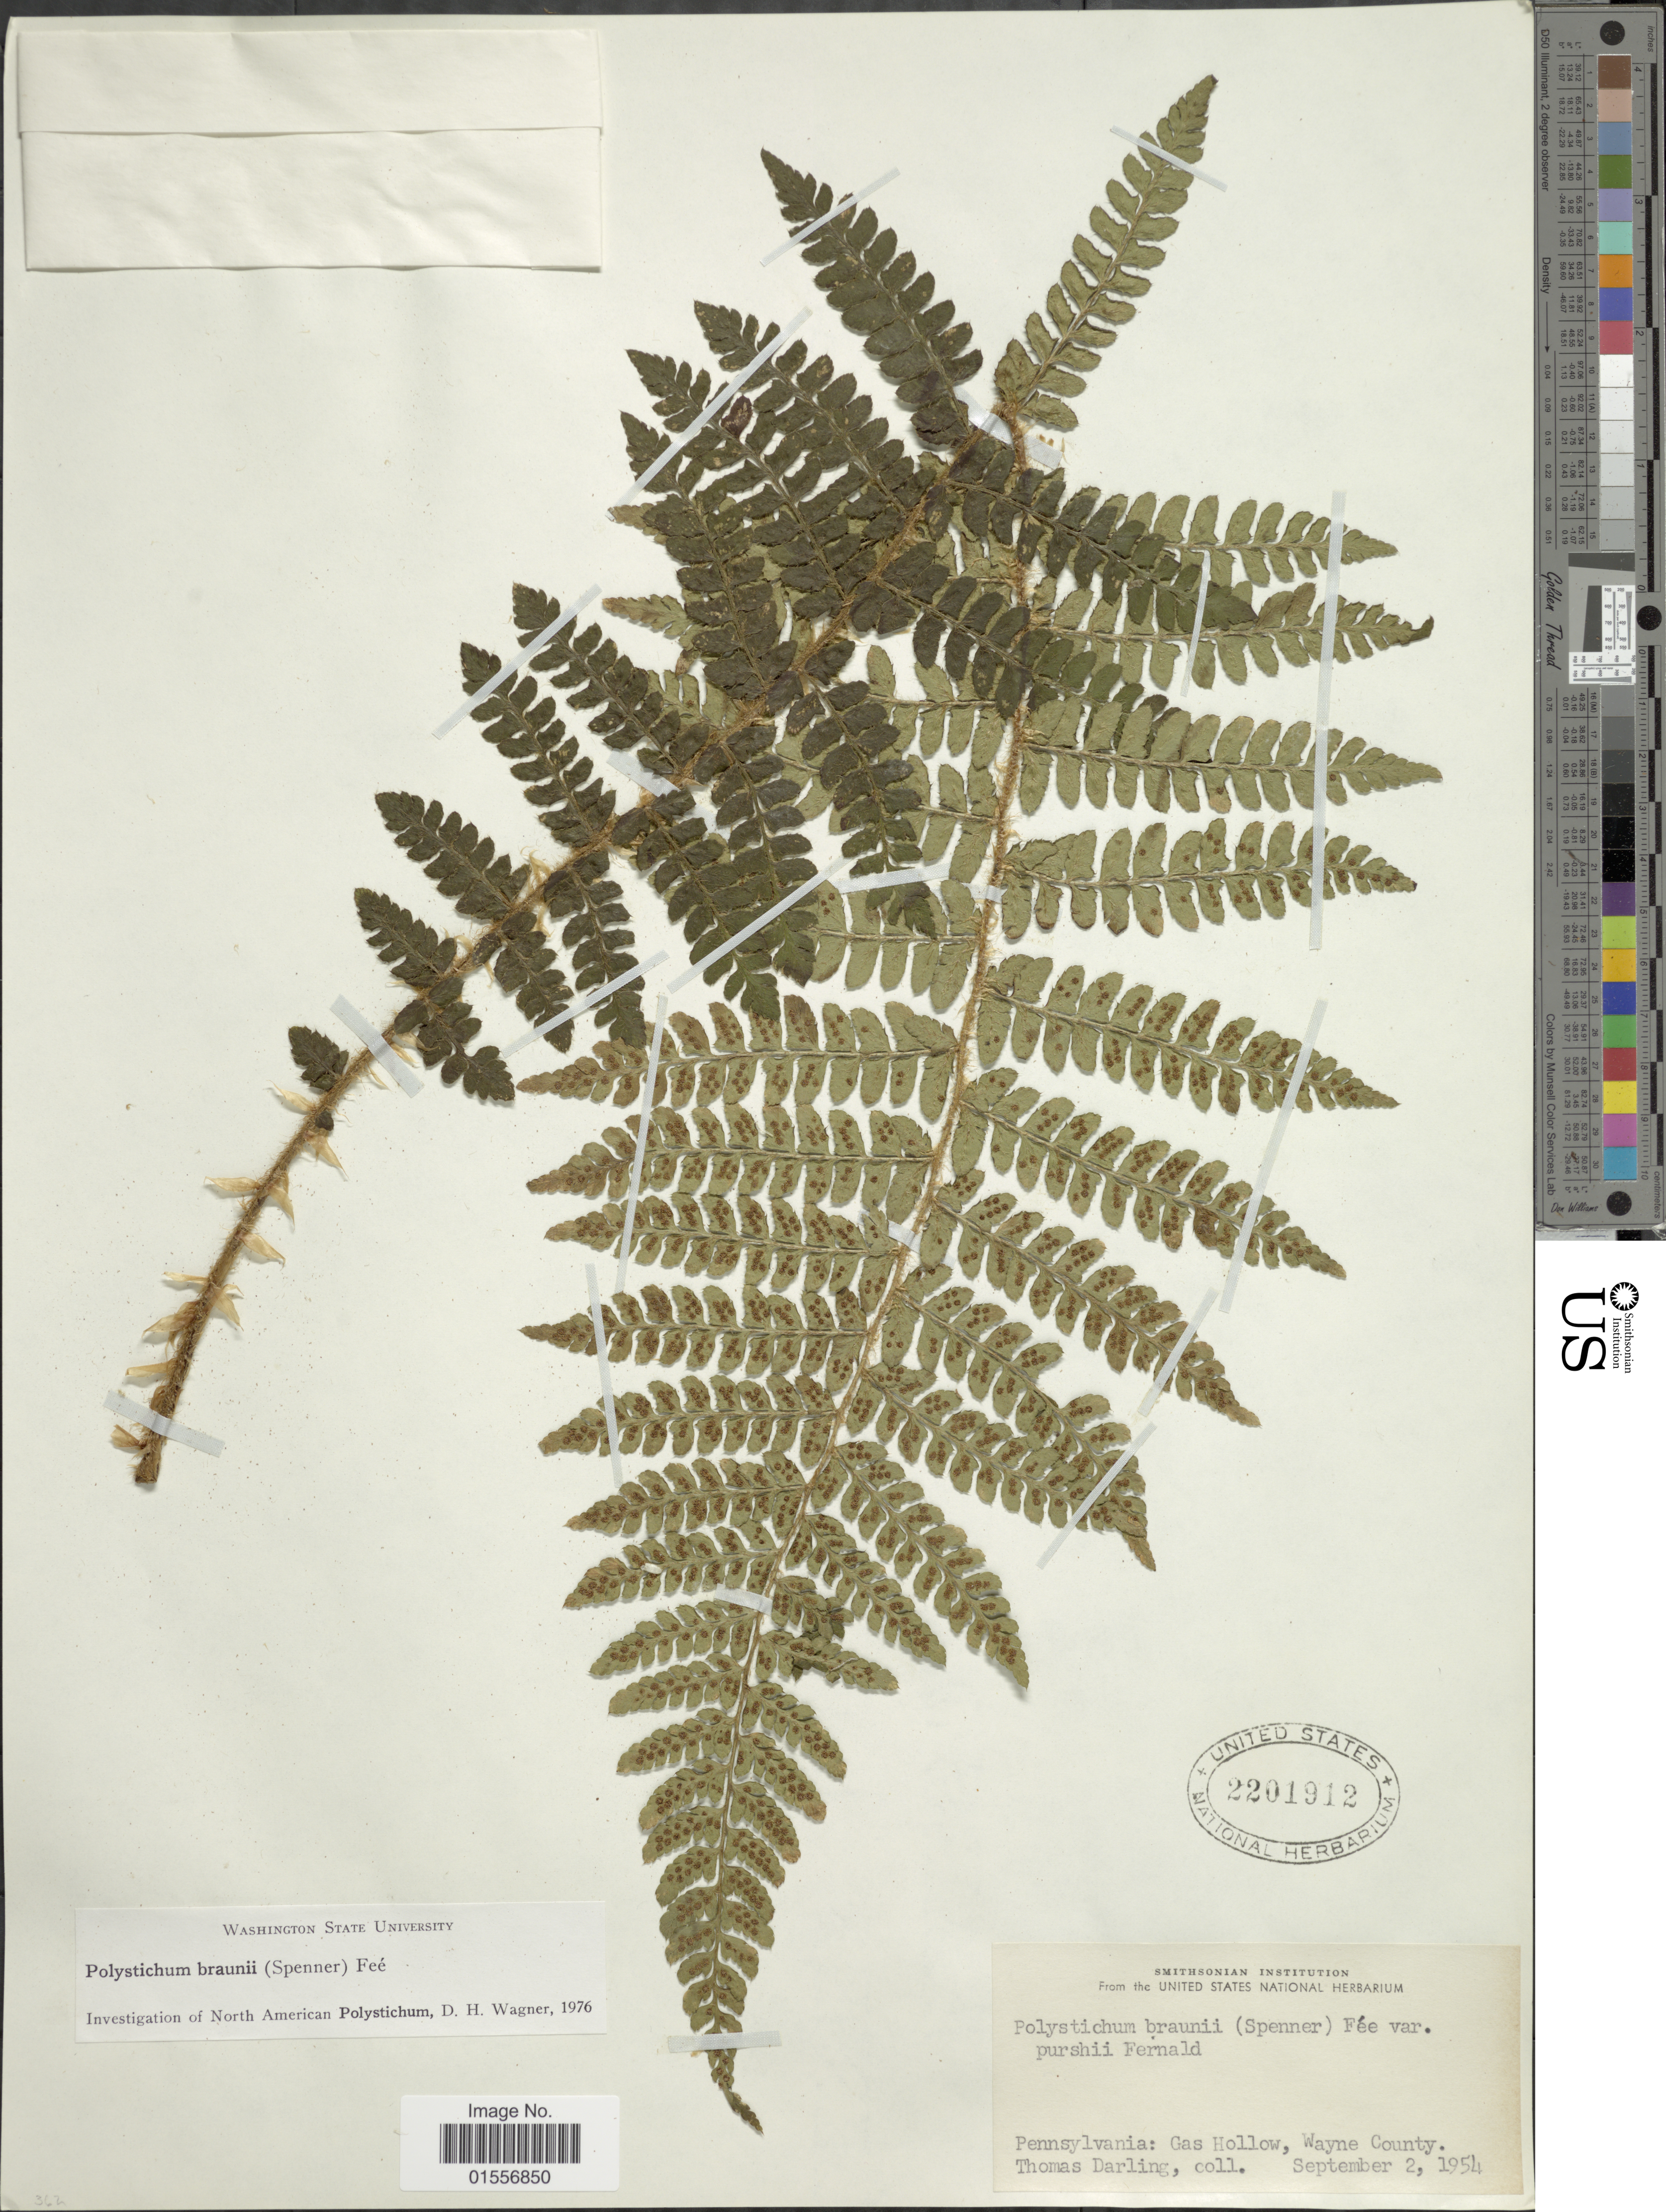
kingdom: Plantae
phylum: Tracheophyta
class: Polypodiopsida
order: Polypodiales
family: Dryopteridaceae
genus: Polystichum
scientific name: Polystichum braunii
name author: (Spenn.) Fée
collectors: T. Darling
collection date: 1954-09-02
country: United States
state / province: Pennsylvania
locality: Gas Hollow, Wayne County.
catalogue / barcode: US 2201912